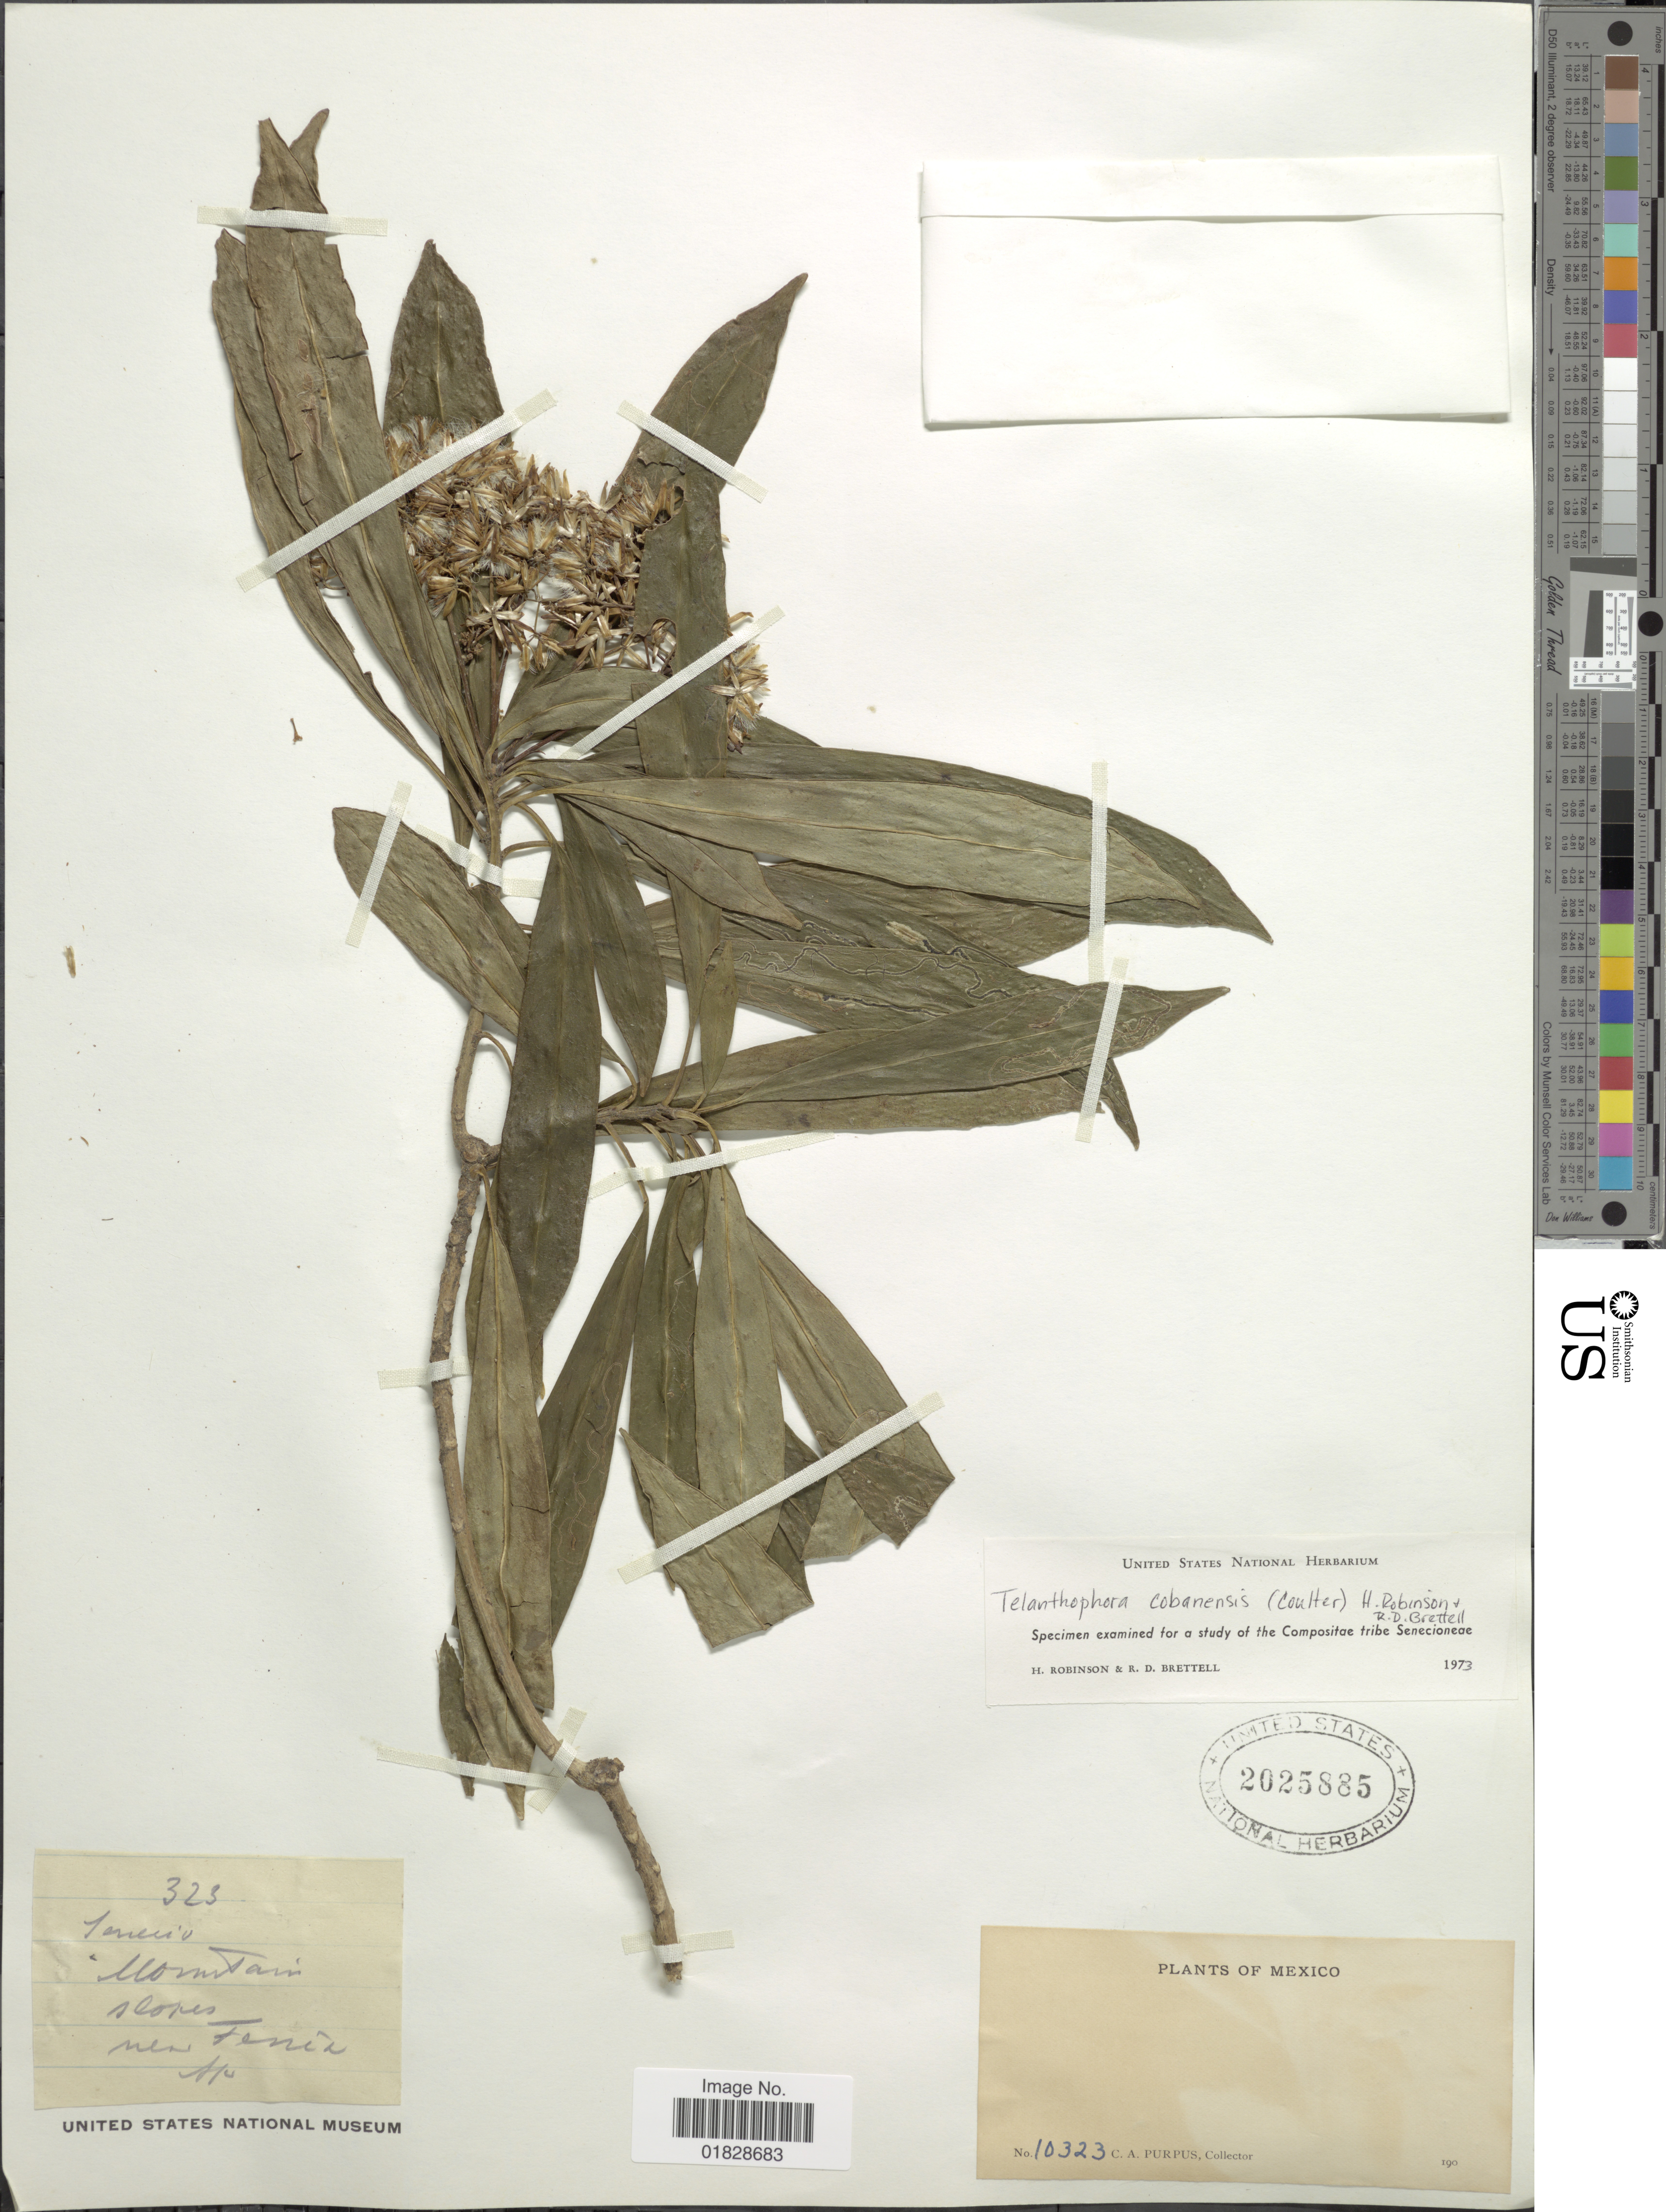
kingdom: Plantae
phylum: Tracheophyta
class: Magnoliopsida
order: Asterales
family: Asteraceae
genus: Telanthophora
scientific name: Telanthophora cobanensis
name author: (J.M. Coult.) H. Rob. & Brettell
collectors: C. A. Purpus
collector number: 10323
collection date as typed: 190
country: Mexico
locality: Senecio Mountain slopes near Fenia Ap.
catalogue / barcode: US 2025885